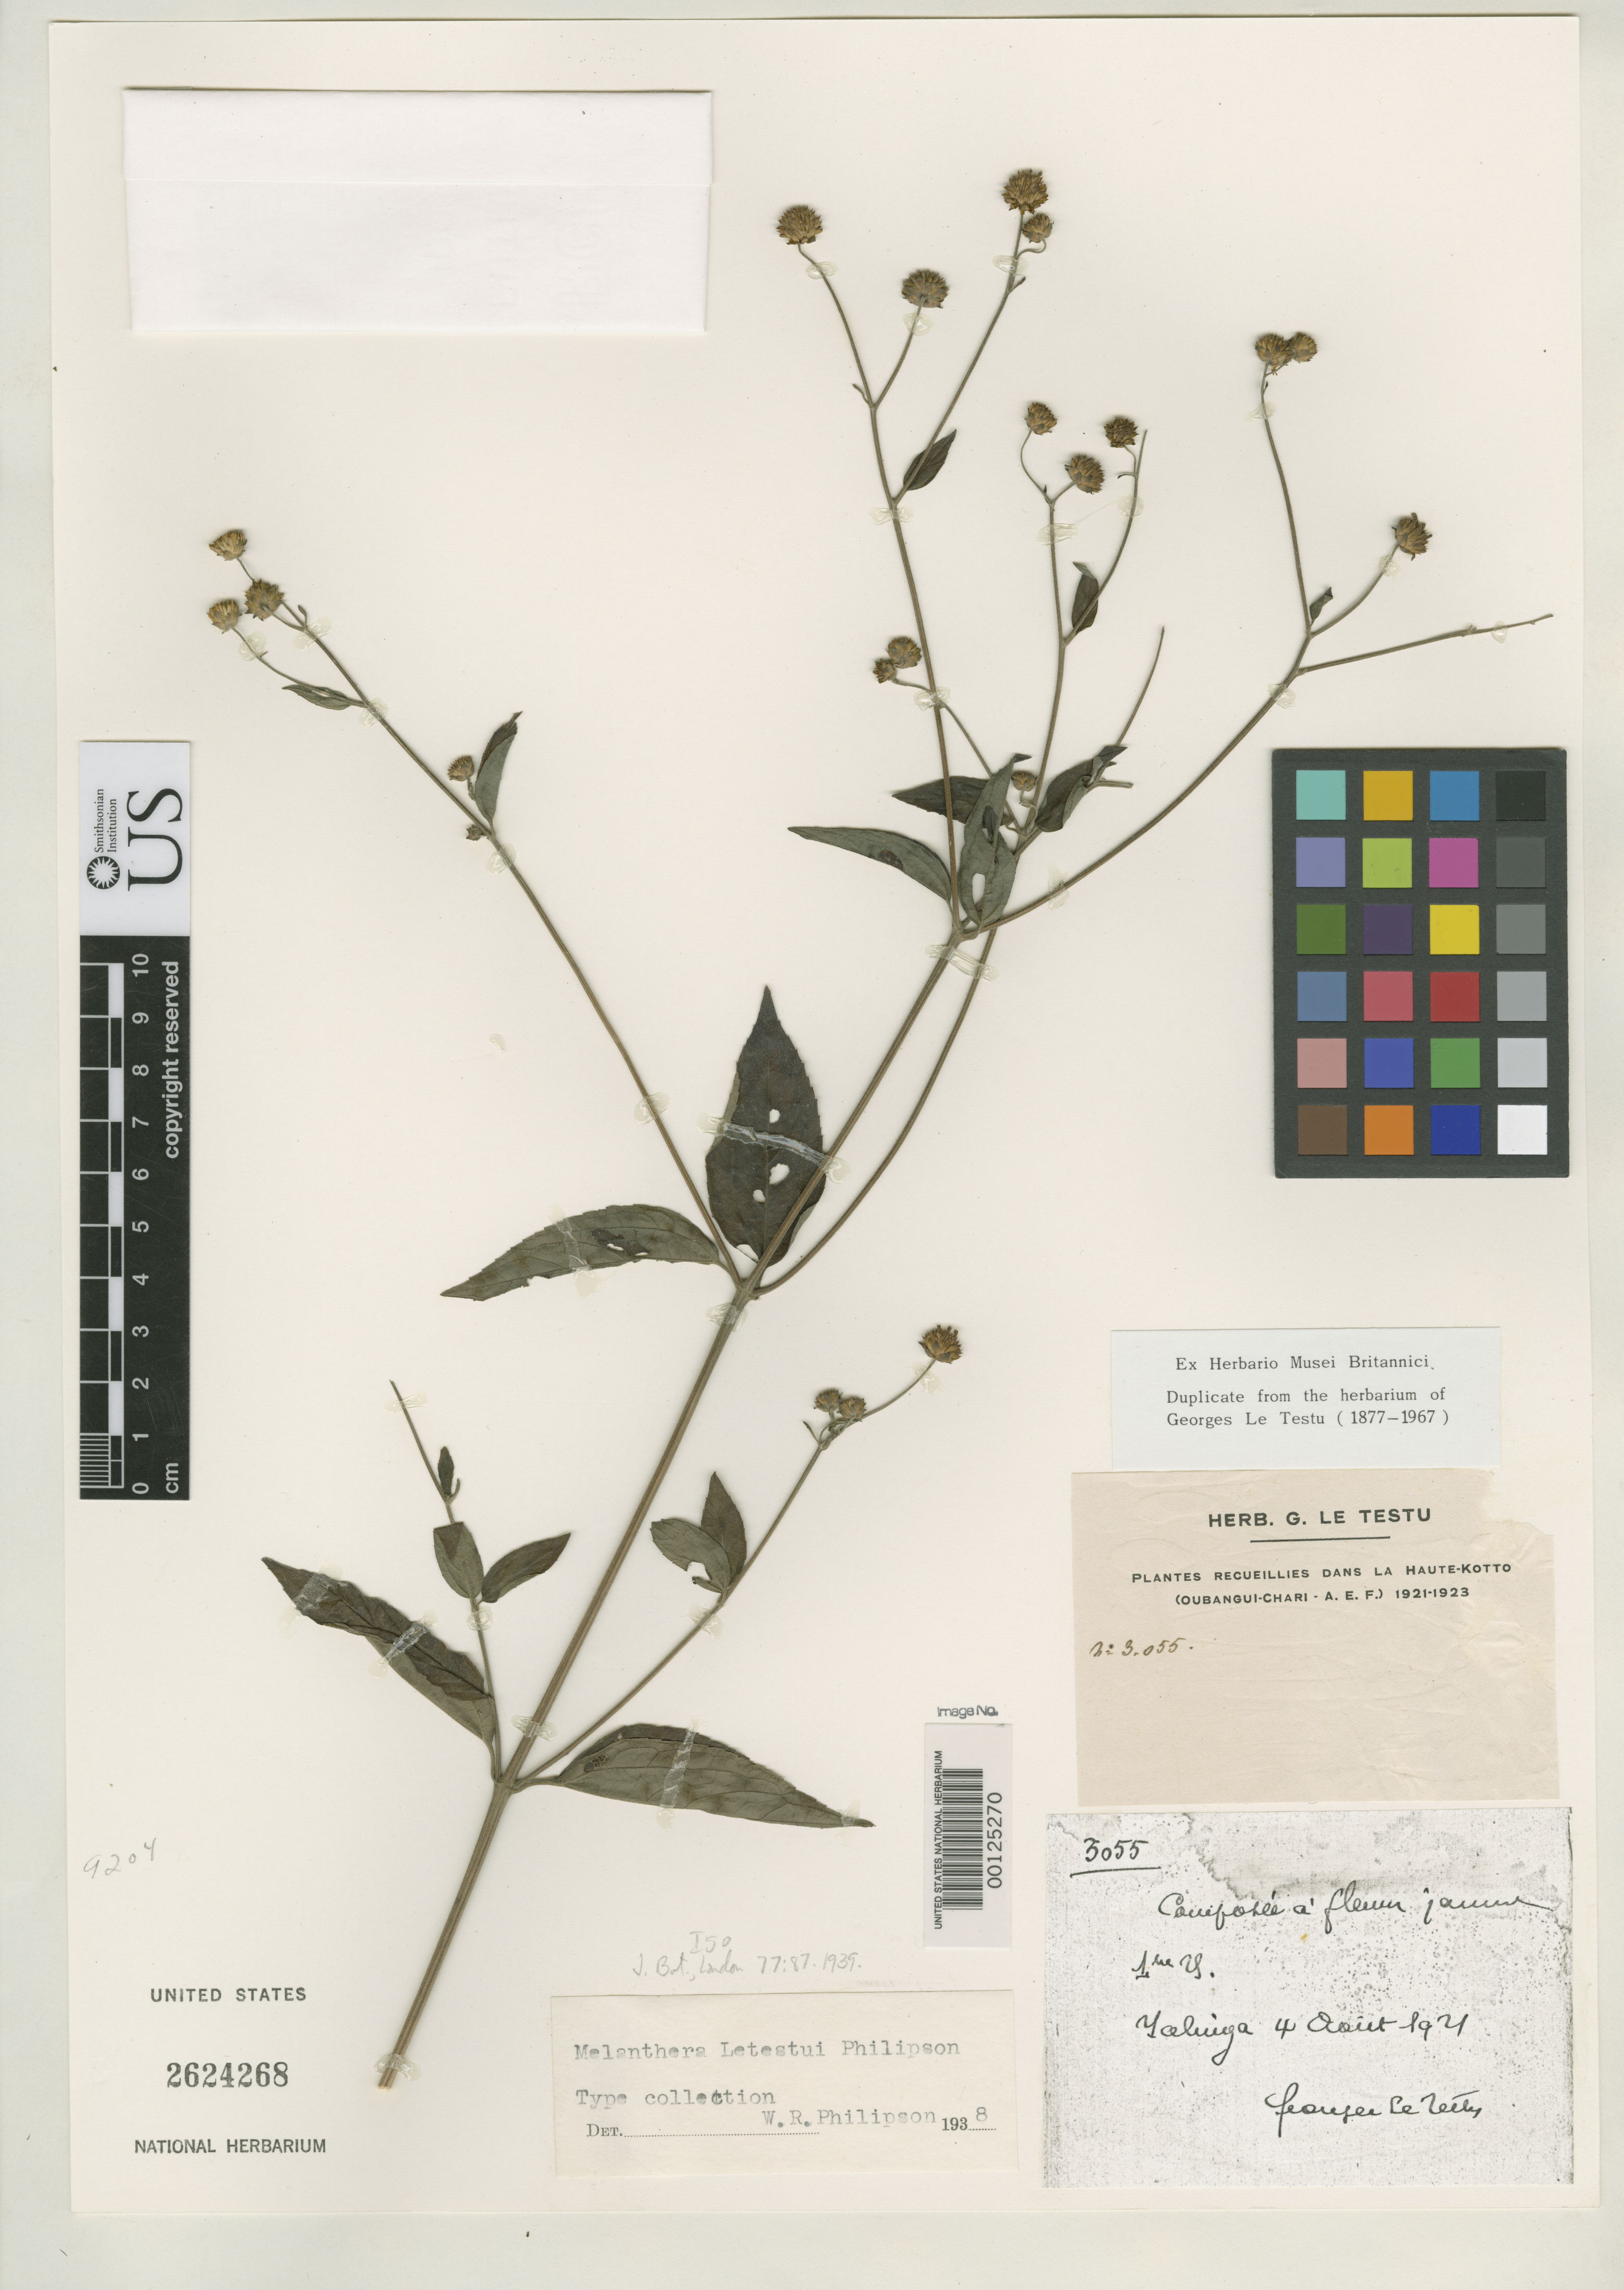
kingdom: Plantae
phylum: Tracheophyta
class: Magnoliopsida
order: Asterales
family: Asteraceae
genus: Melanthera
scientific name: Melanthera letestui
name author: Philipson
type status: Isotype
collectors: G. Le Testu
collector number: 3055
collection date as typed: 04 Oct 1921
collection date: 1921-10-04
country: Central African Republic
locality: Upper Kotto, Yalinga.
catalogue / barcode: US 2624268